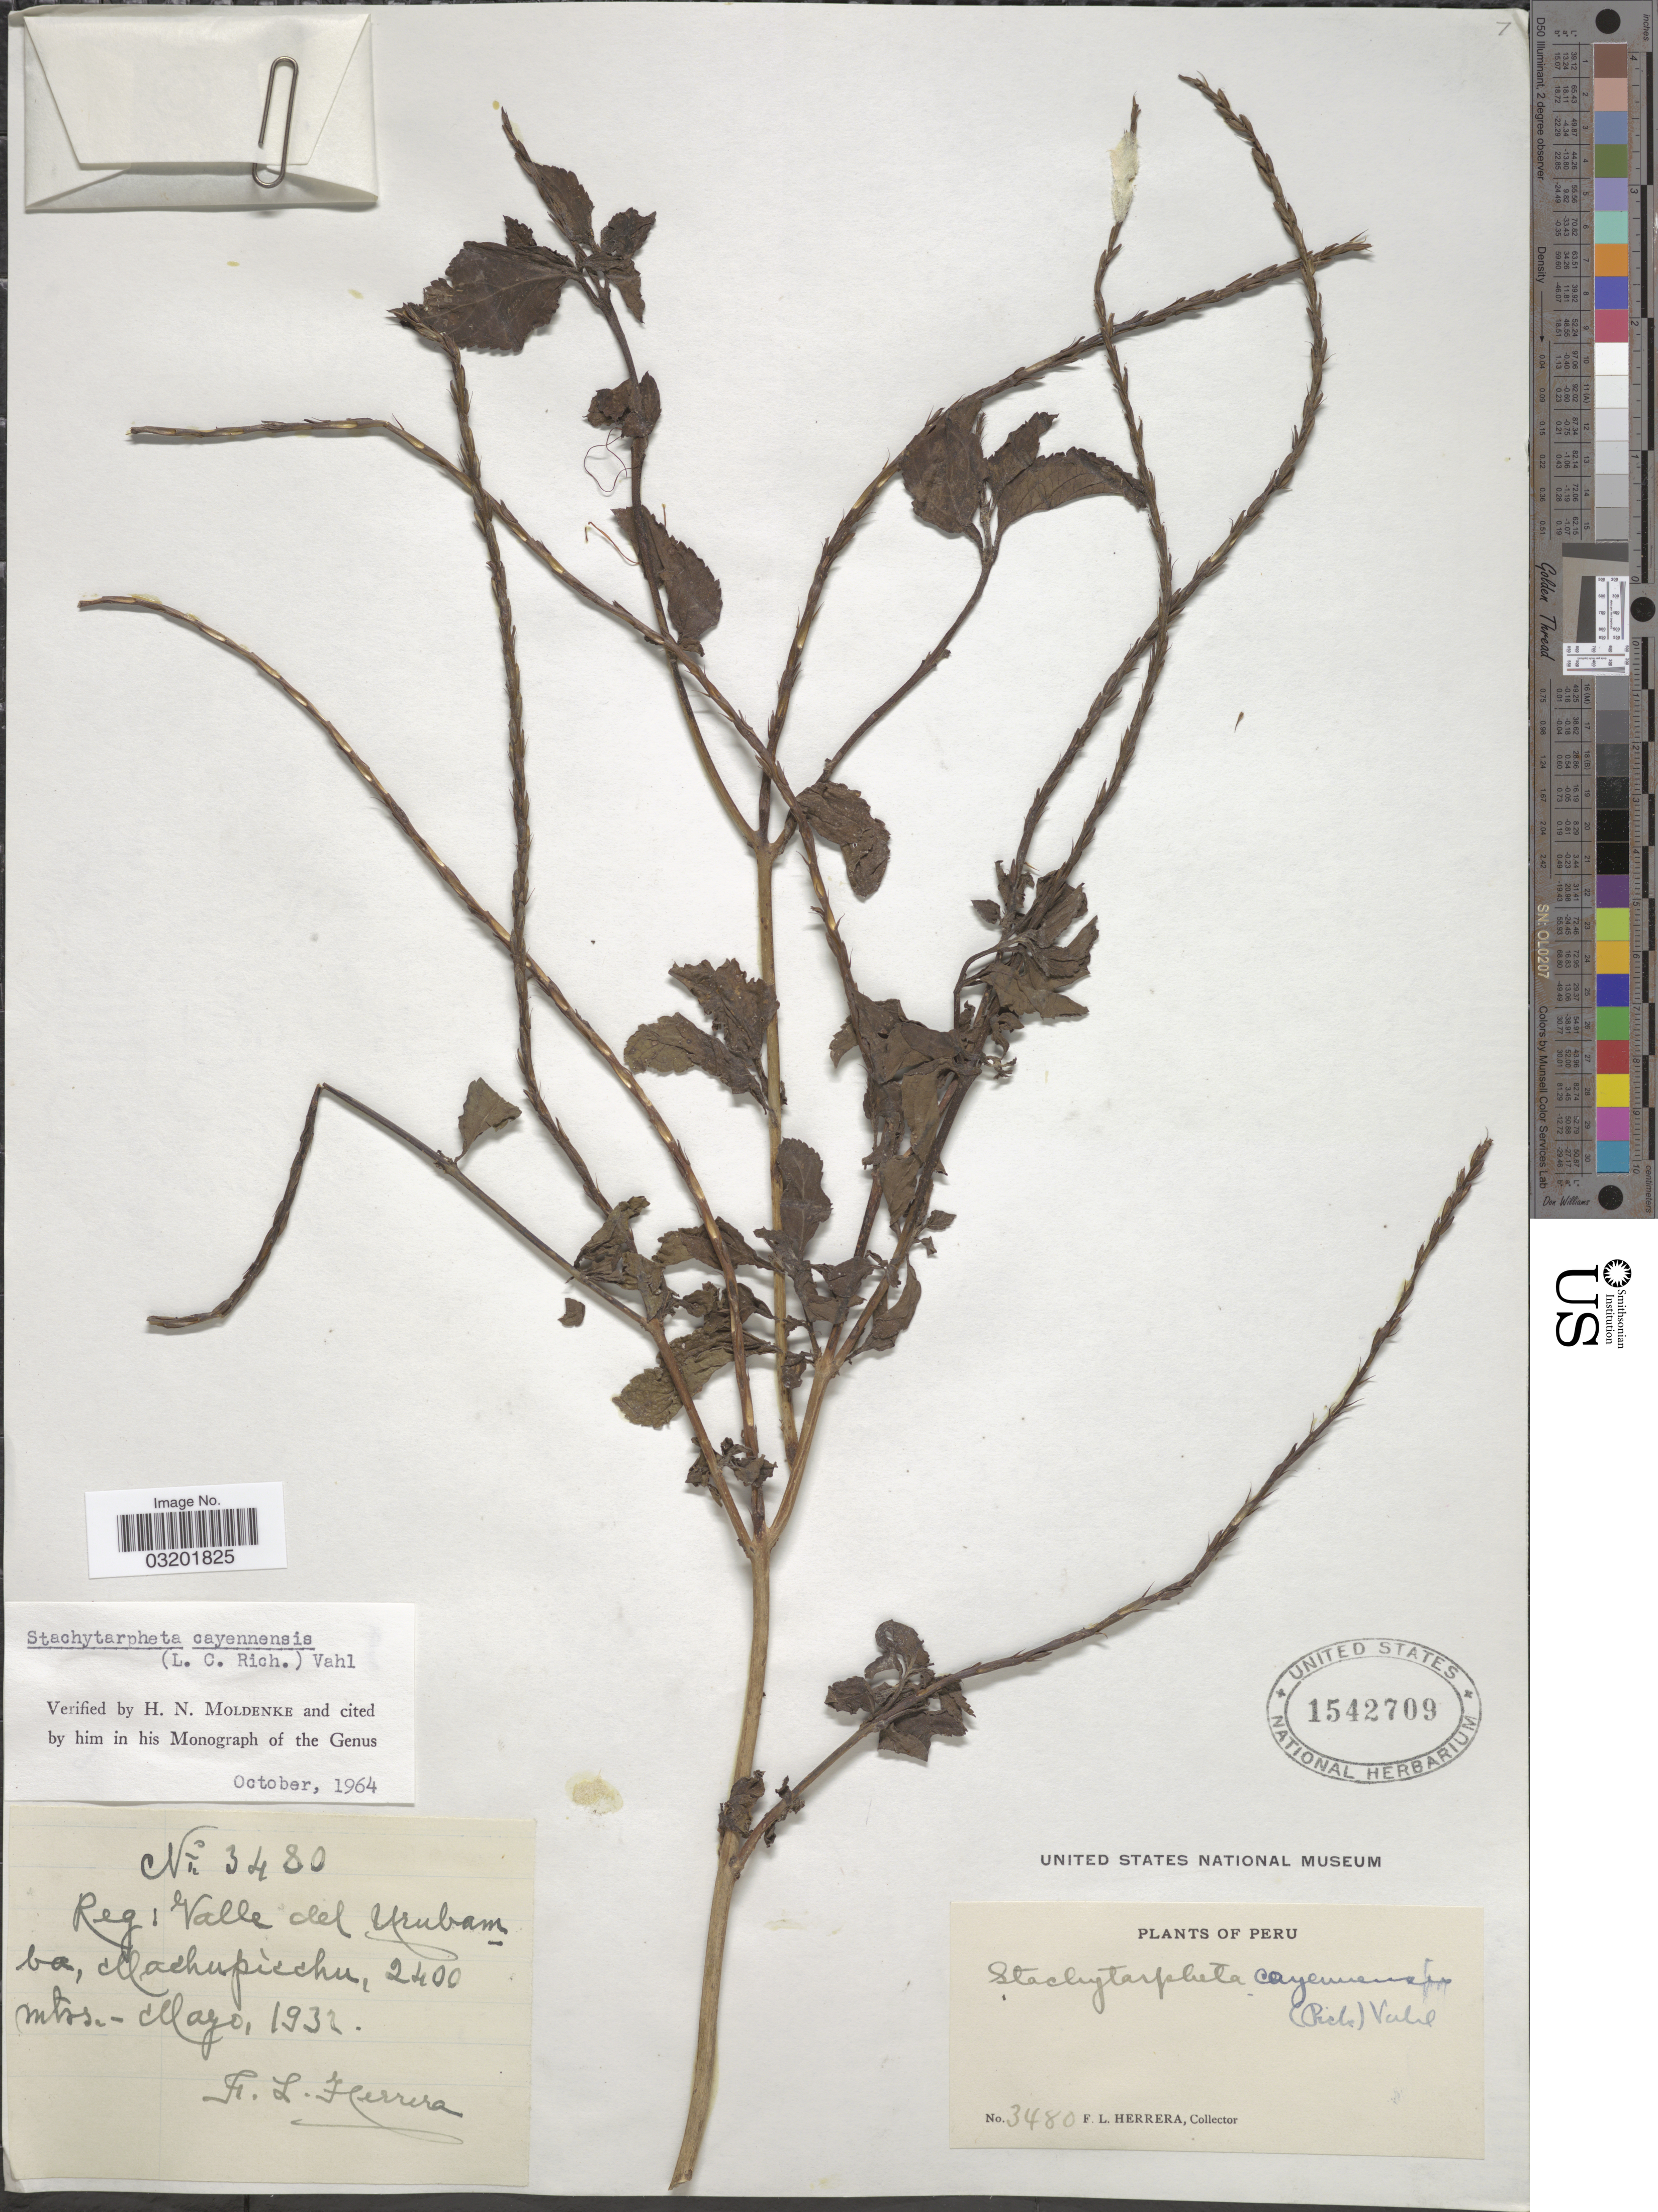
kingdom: Plantae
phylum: Tracheophyta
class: Magnoliopsida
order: Lamiales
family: Verbenaceae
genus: Stachytarpheta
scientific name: Stachytarpheta cayennensis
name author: (Rich.) Vahl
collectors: F. L. Herrera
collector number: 3480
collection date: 1932-05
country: Peru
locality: Reg: Valle de Urubamba, Machupicchu.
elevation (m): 2400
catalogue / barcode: US 1542709